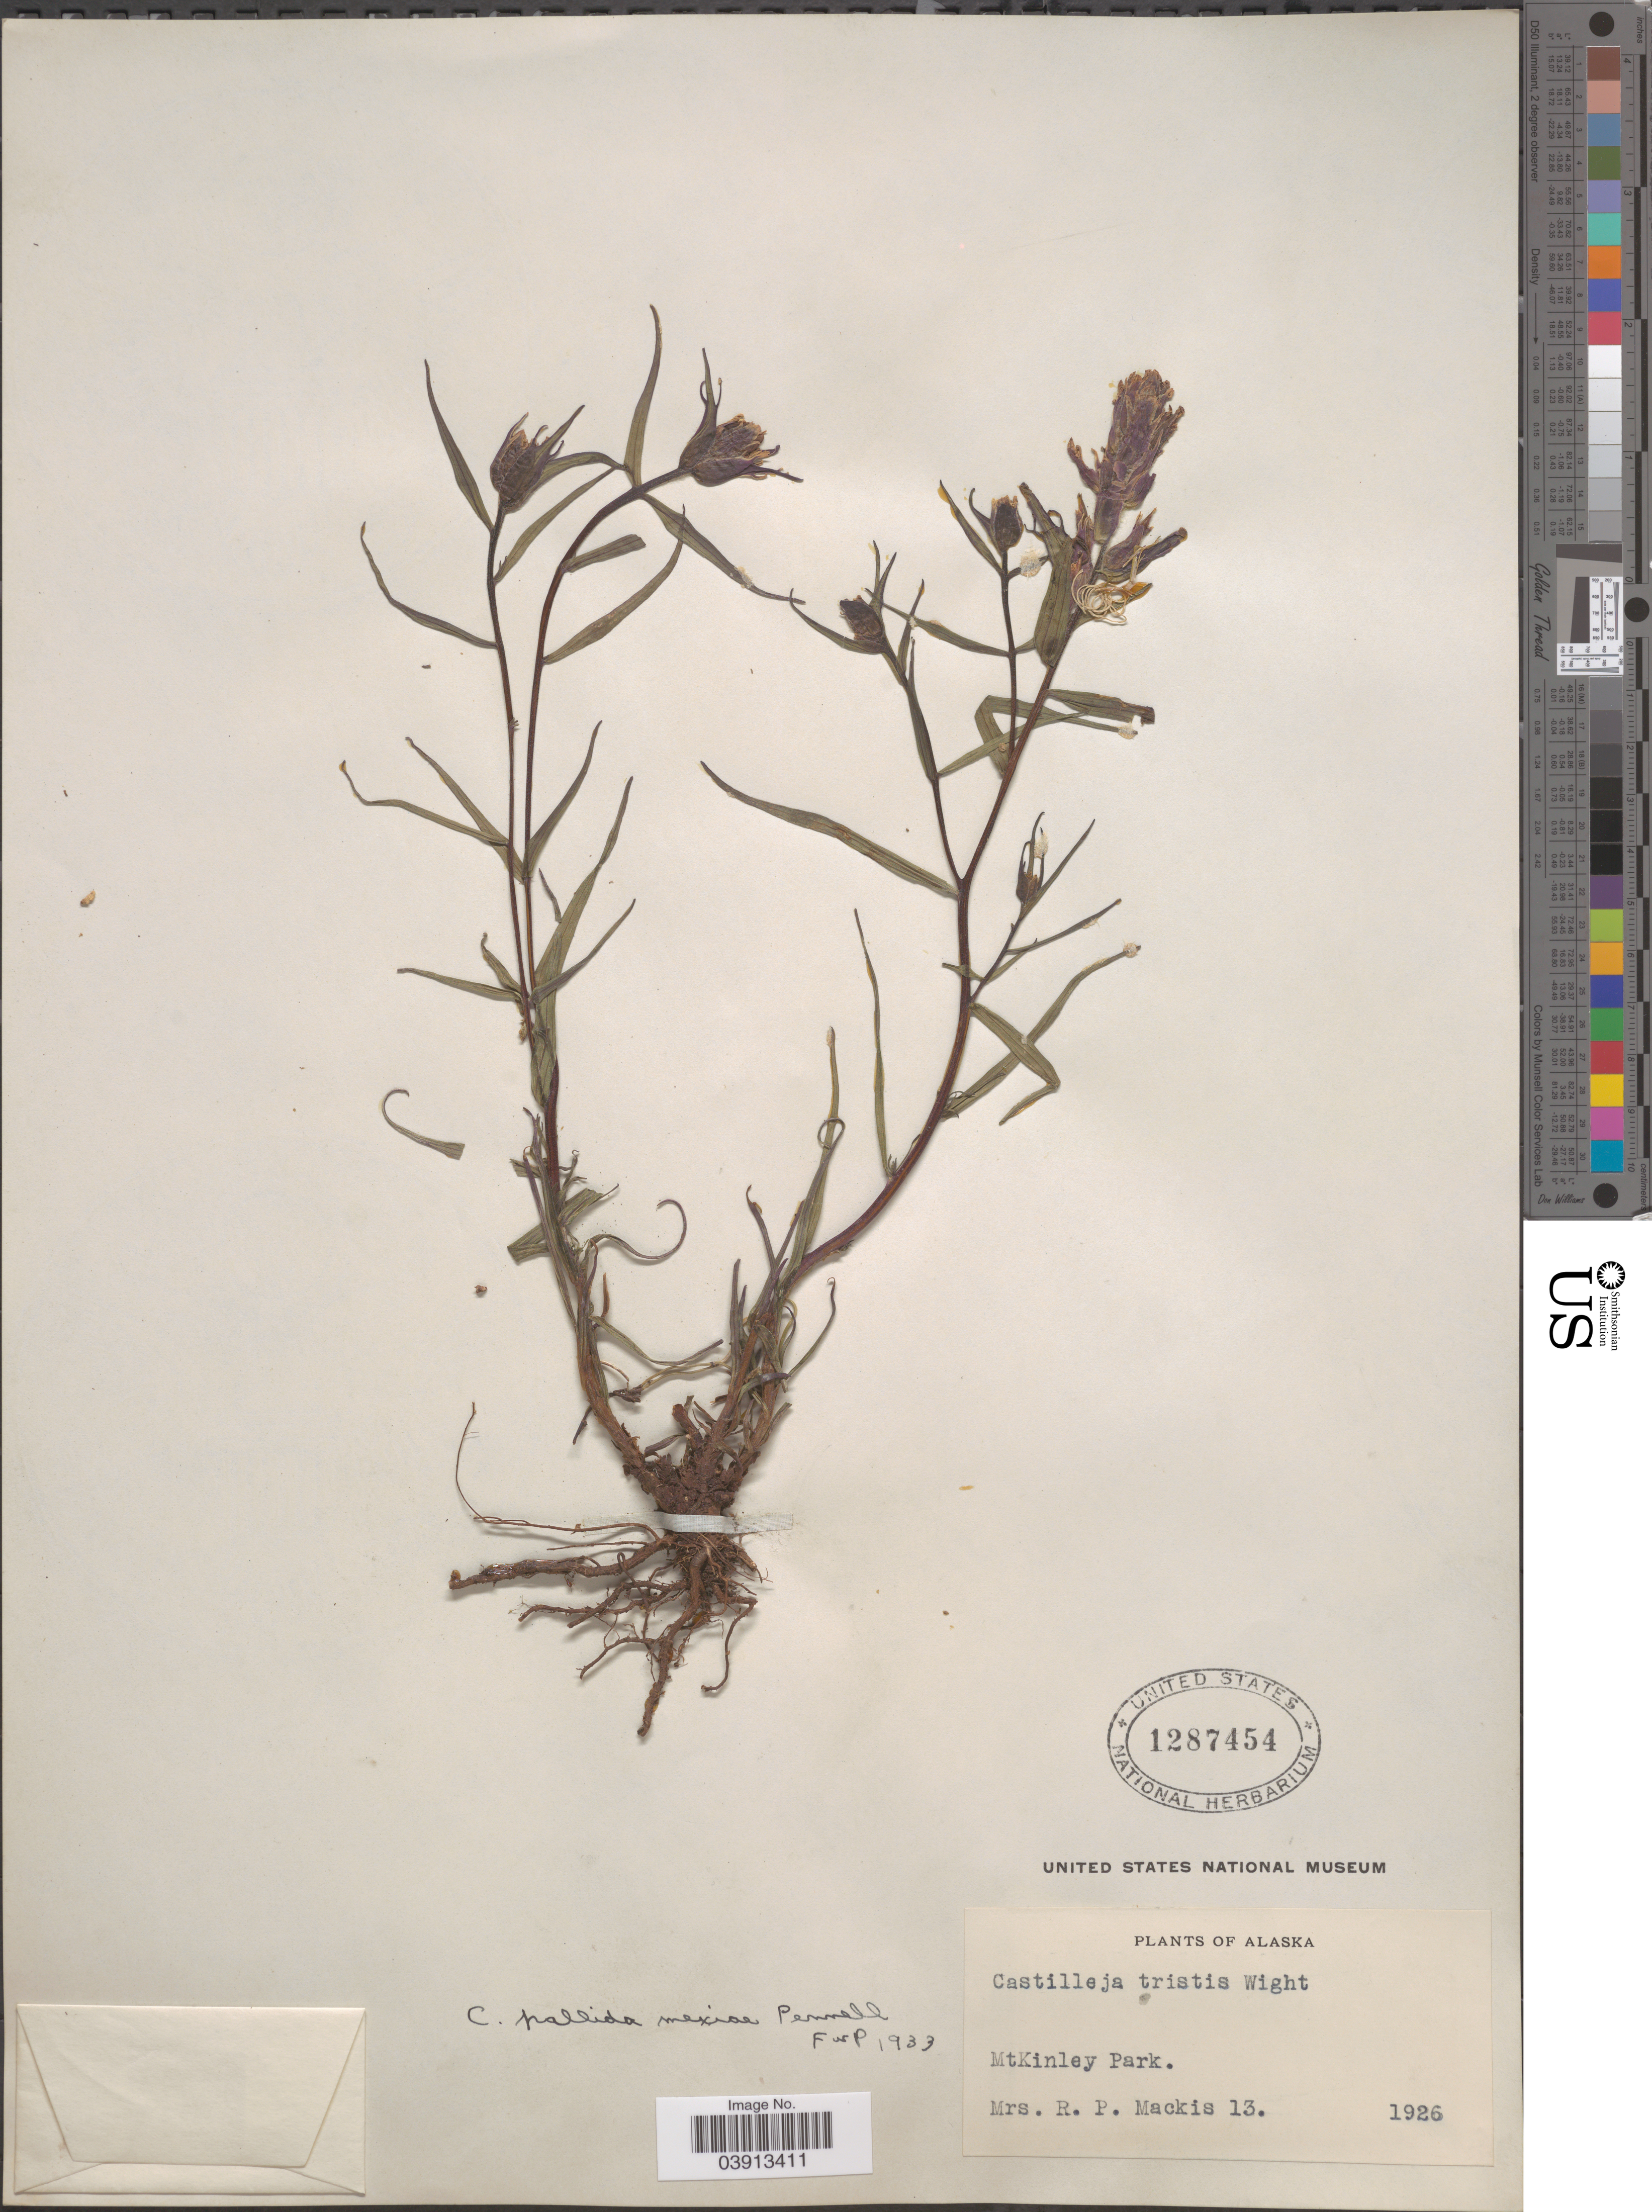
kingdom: Plantae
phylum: Tracheophyta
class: Magnoliopsida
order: Lamiales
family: Orobanchaceae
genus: Castilleja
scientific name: Castilleja pallida subsp. mexiae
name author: Pennell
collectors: R. Mackis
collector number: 13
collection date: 1926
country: United States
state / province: Alaska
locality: MtKinley Park.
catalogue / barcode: US 1287454